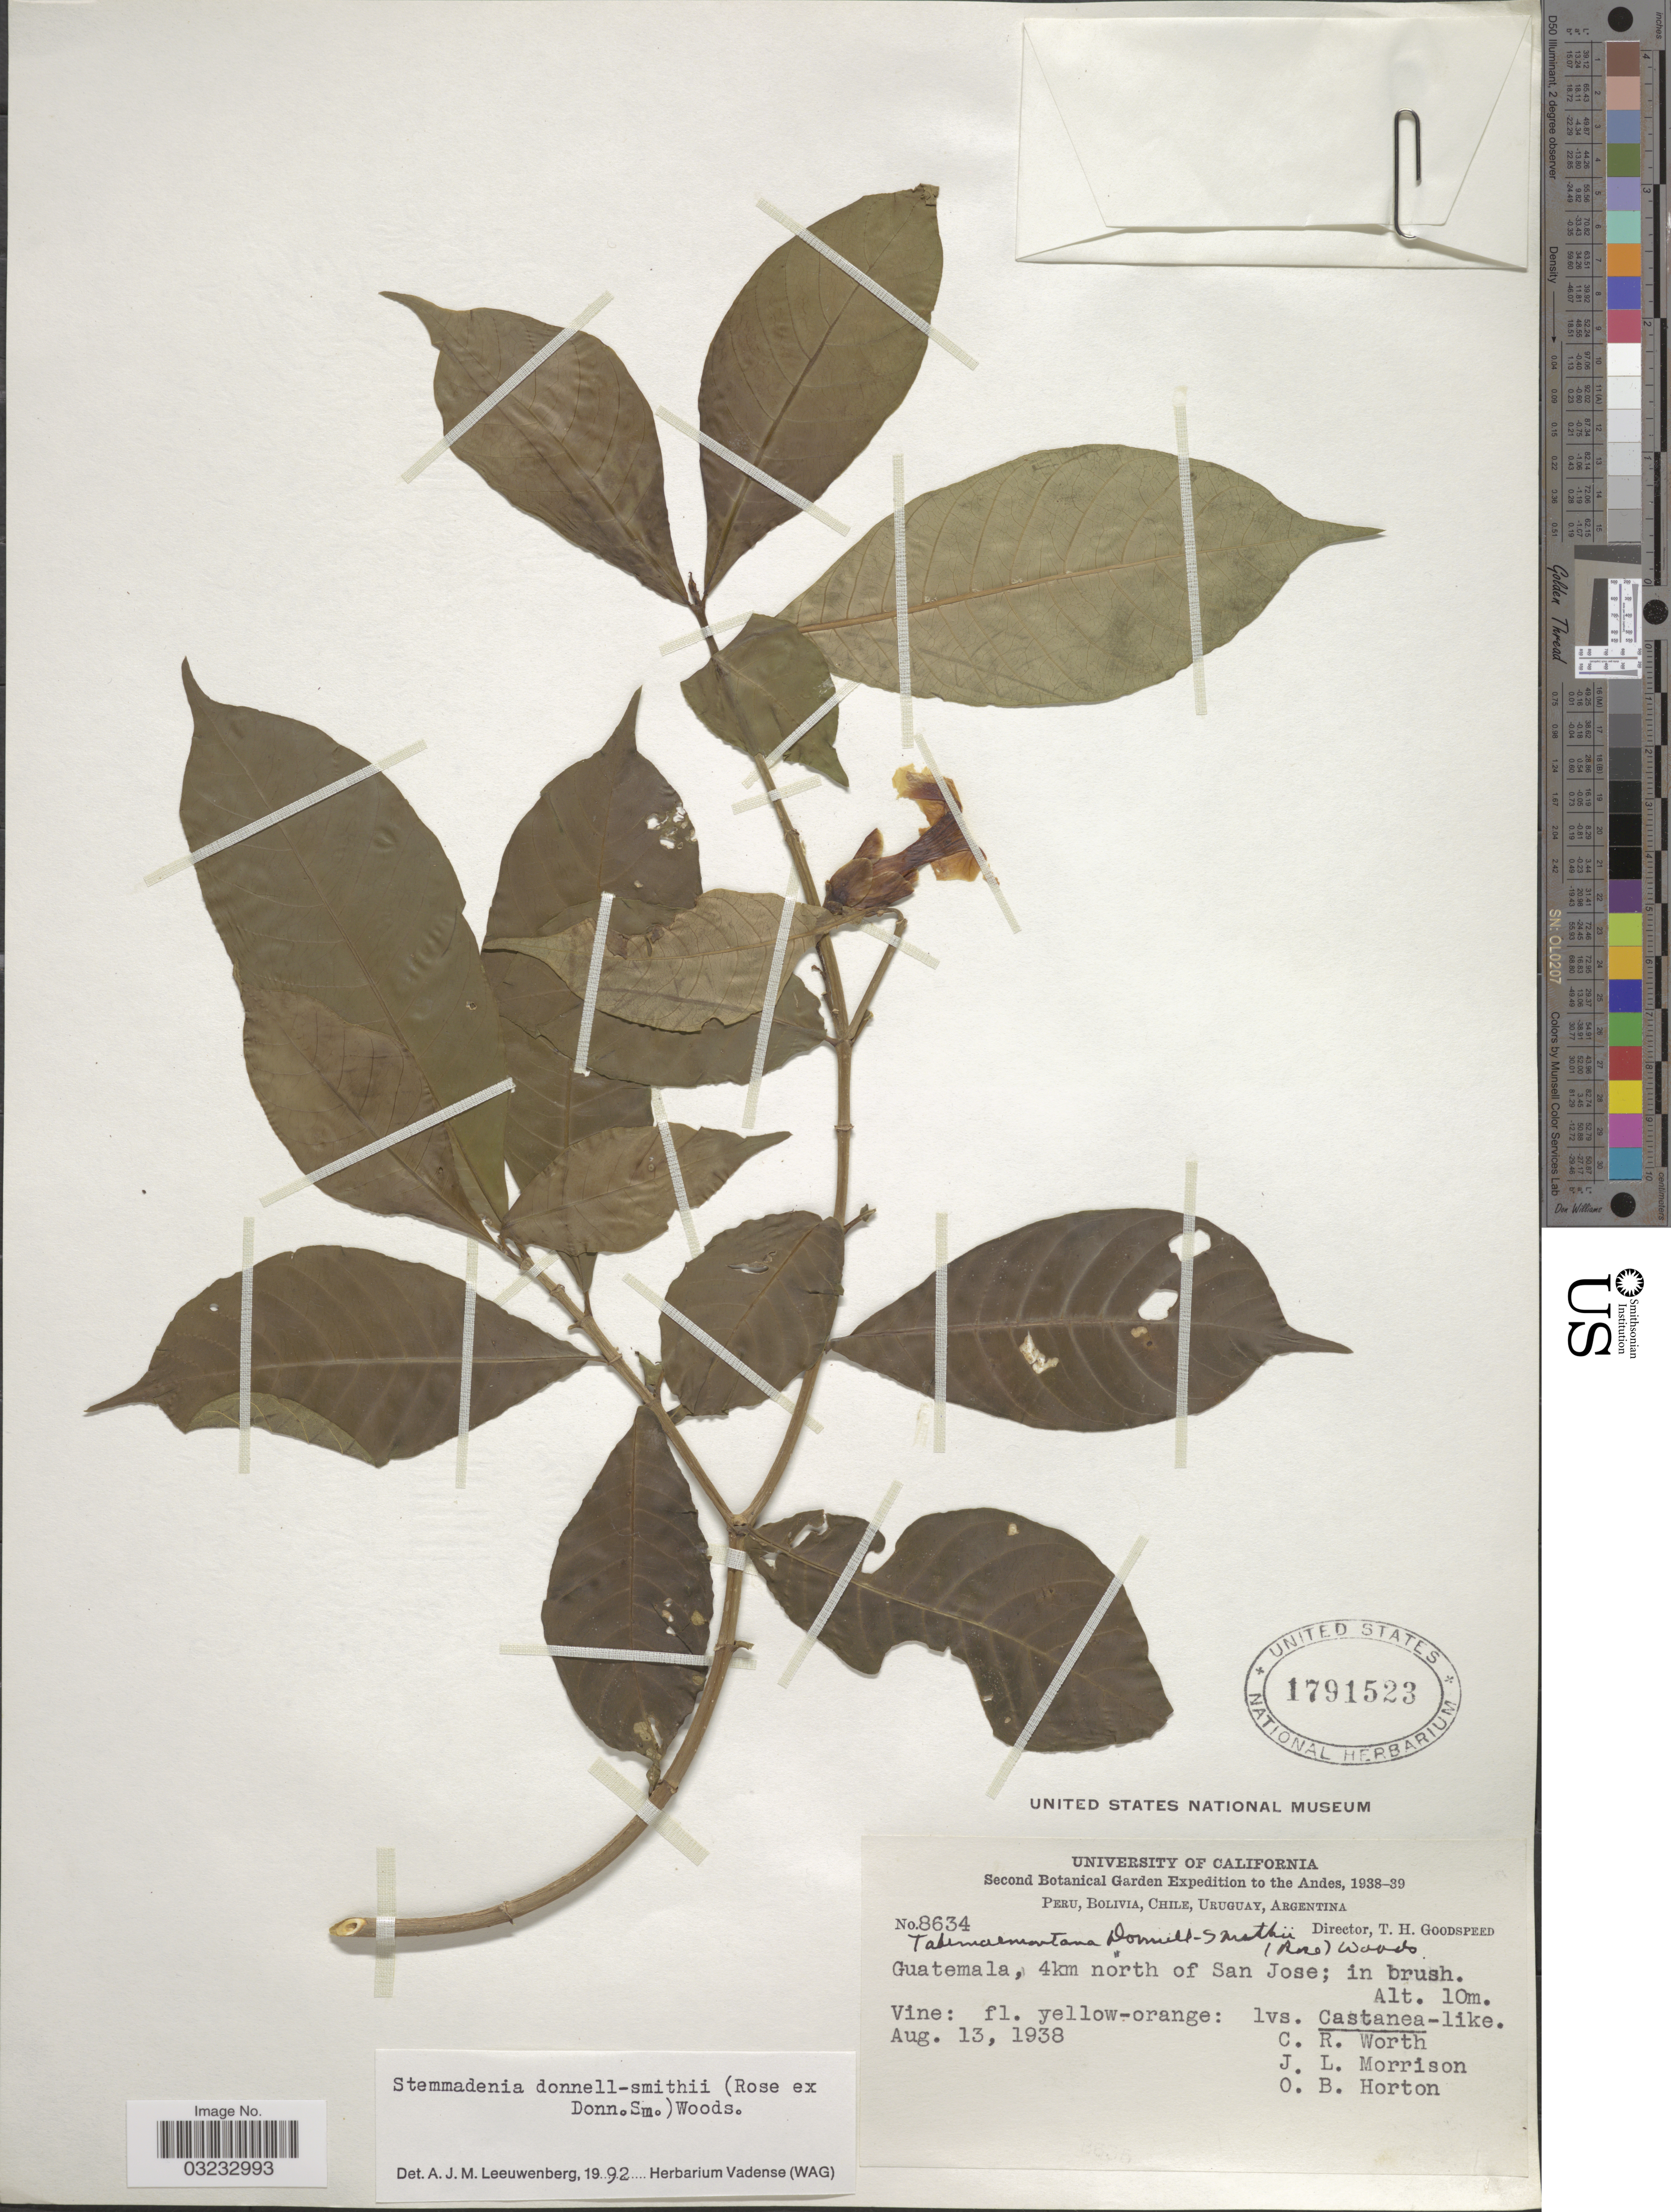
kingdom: Plantae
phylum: Tracheophyta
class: Magnoliopsida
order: Gentianales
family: Apocynaceae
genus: Stemmadenia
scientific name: Stemmadenia donnell-smithii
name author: (Rose ex Donn. Sm.) Woodson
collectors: C. R. Worth, J. Morrison & O. B. Horton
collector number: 8634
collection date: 1938-08-13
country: Guatemala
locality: The Andes, Guatemala, 4km north of San Jose.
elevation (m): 10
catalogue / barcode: US 1791523